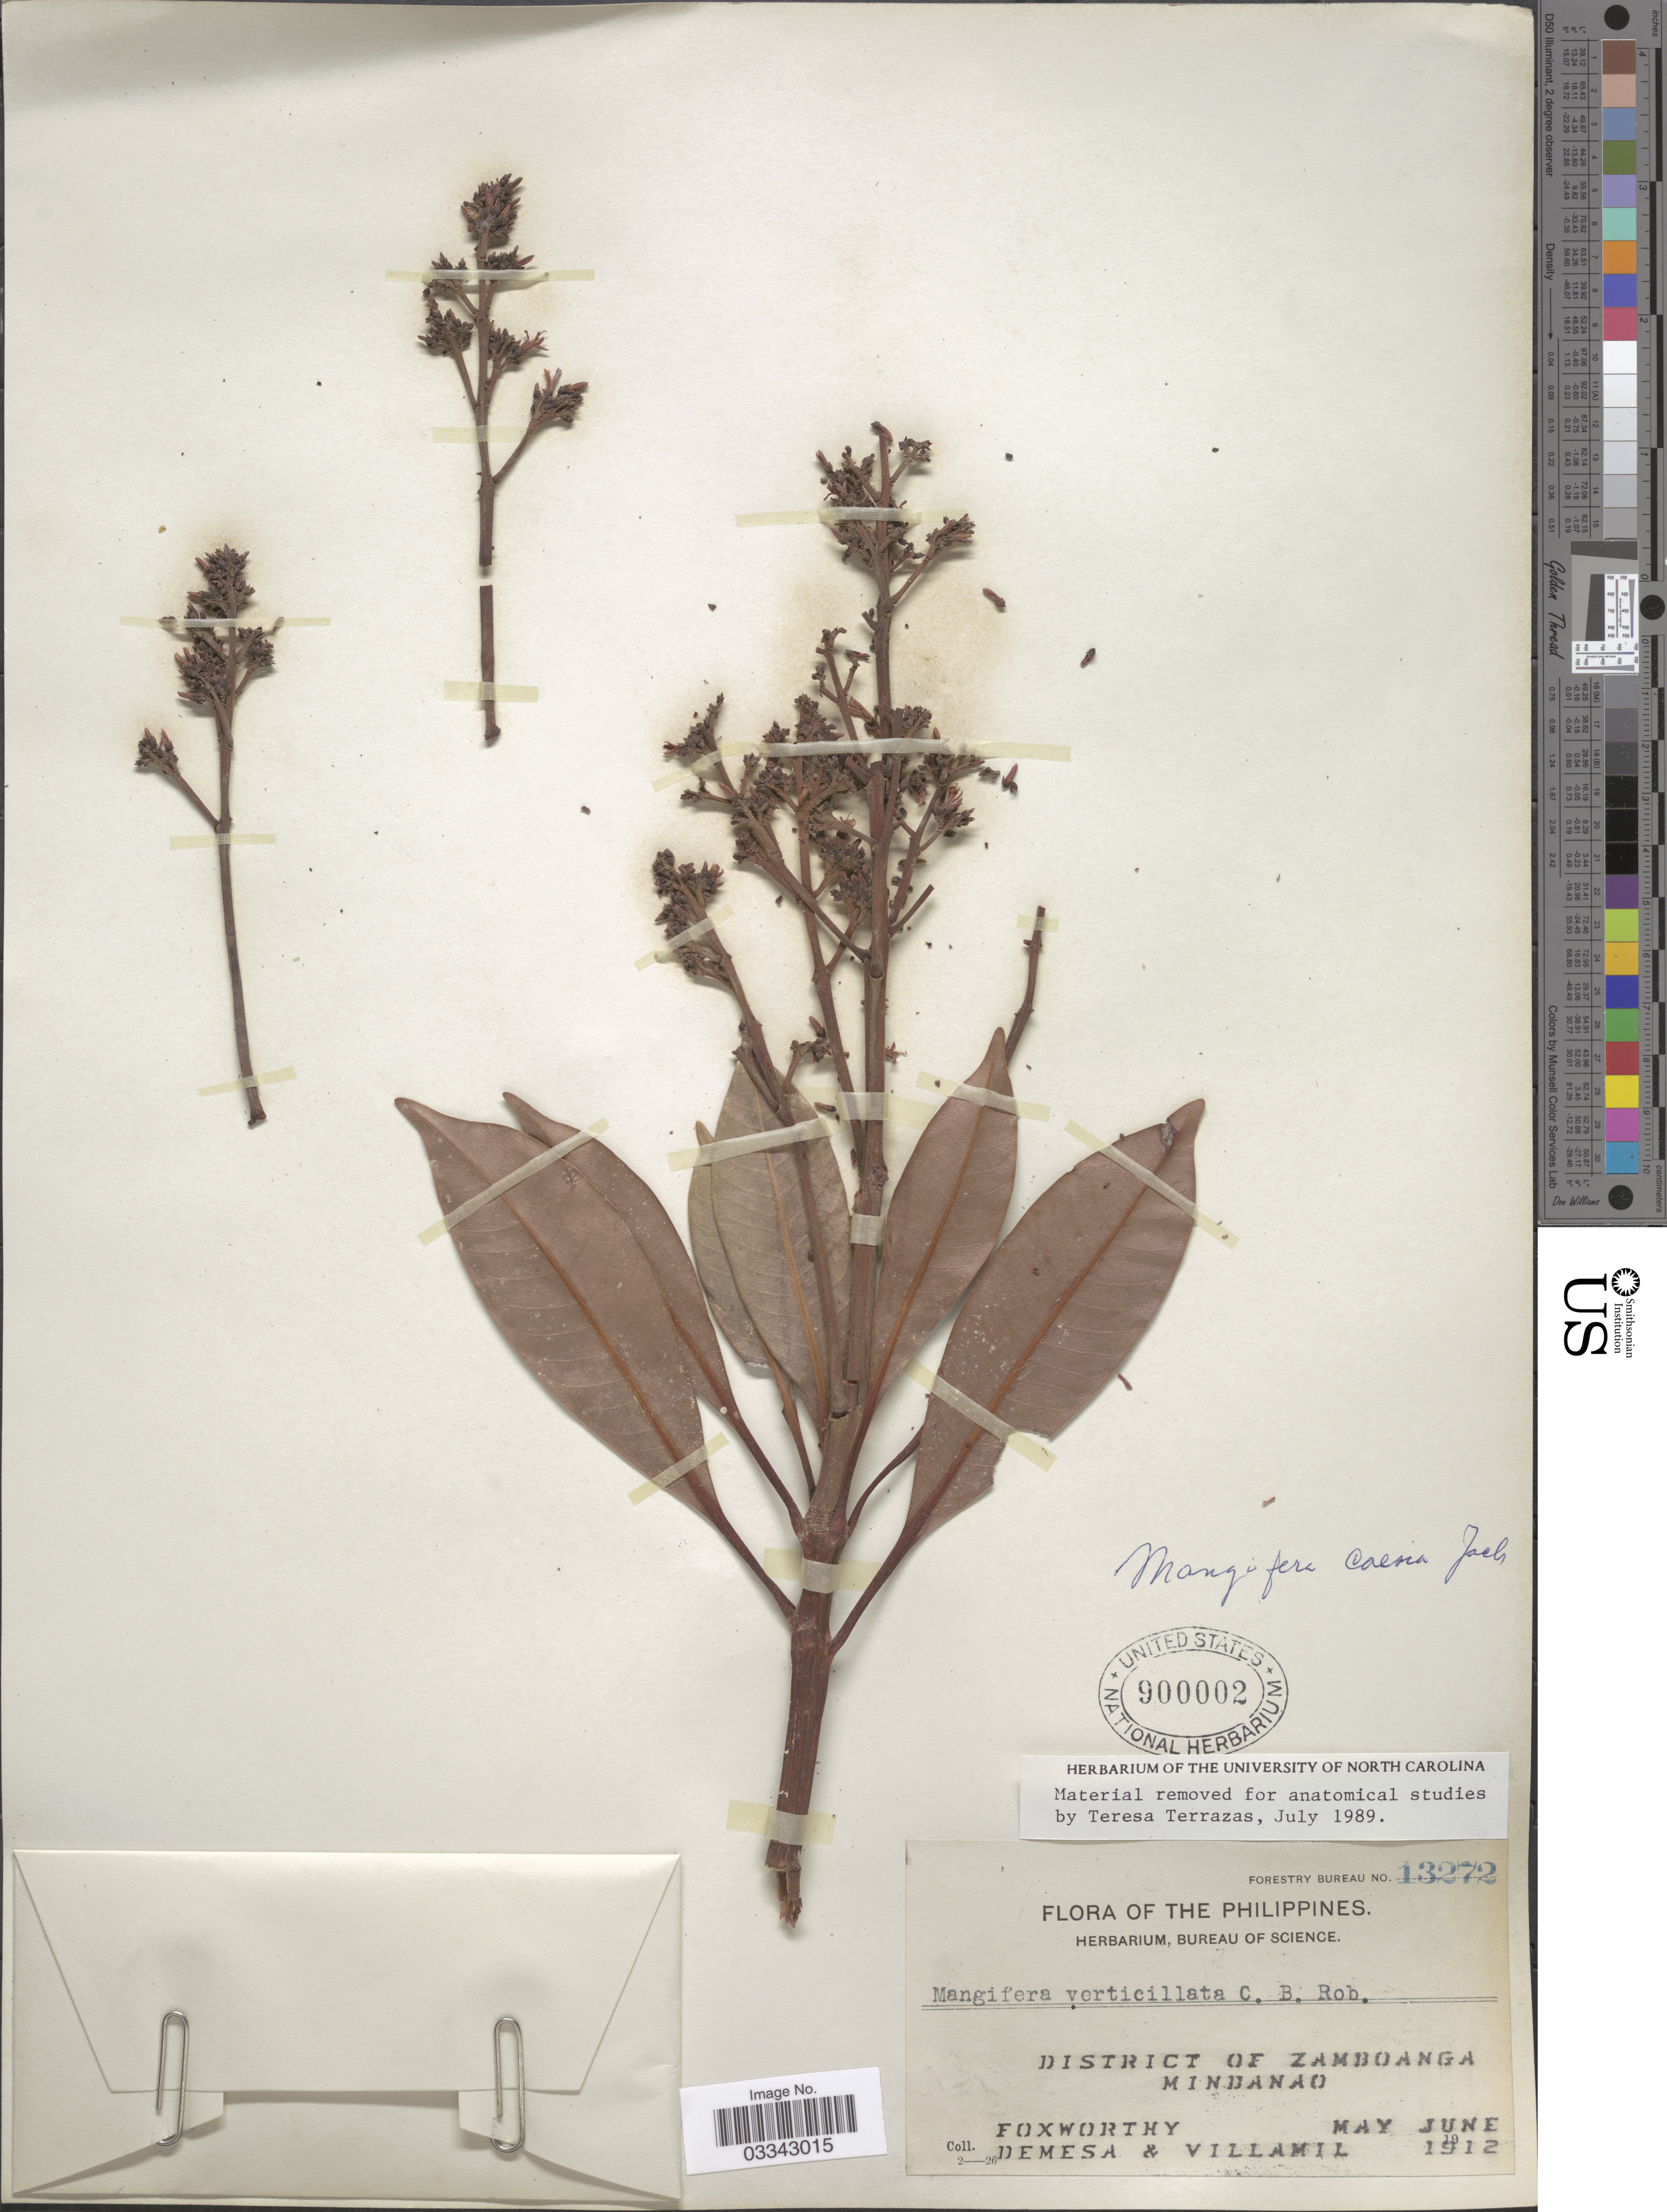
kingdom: Plantae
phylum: Tracheophyta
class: Magnoliopsida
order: Sapindales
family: Anacardiaceae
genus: Mangifera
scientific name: Mangifera caesia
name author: Jack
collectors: Foxworthy, Demesa & Villamil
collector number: Forestry Bureau 13272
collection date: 1912-05/1912-06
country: Philippines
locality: District of Zamboanga. Mindanao.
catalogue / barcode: US 900002